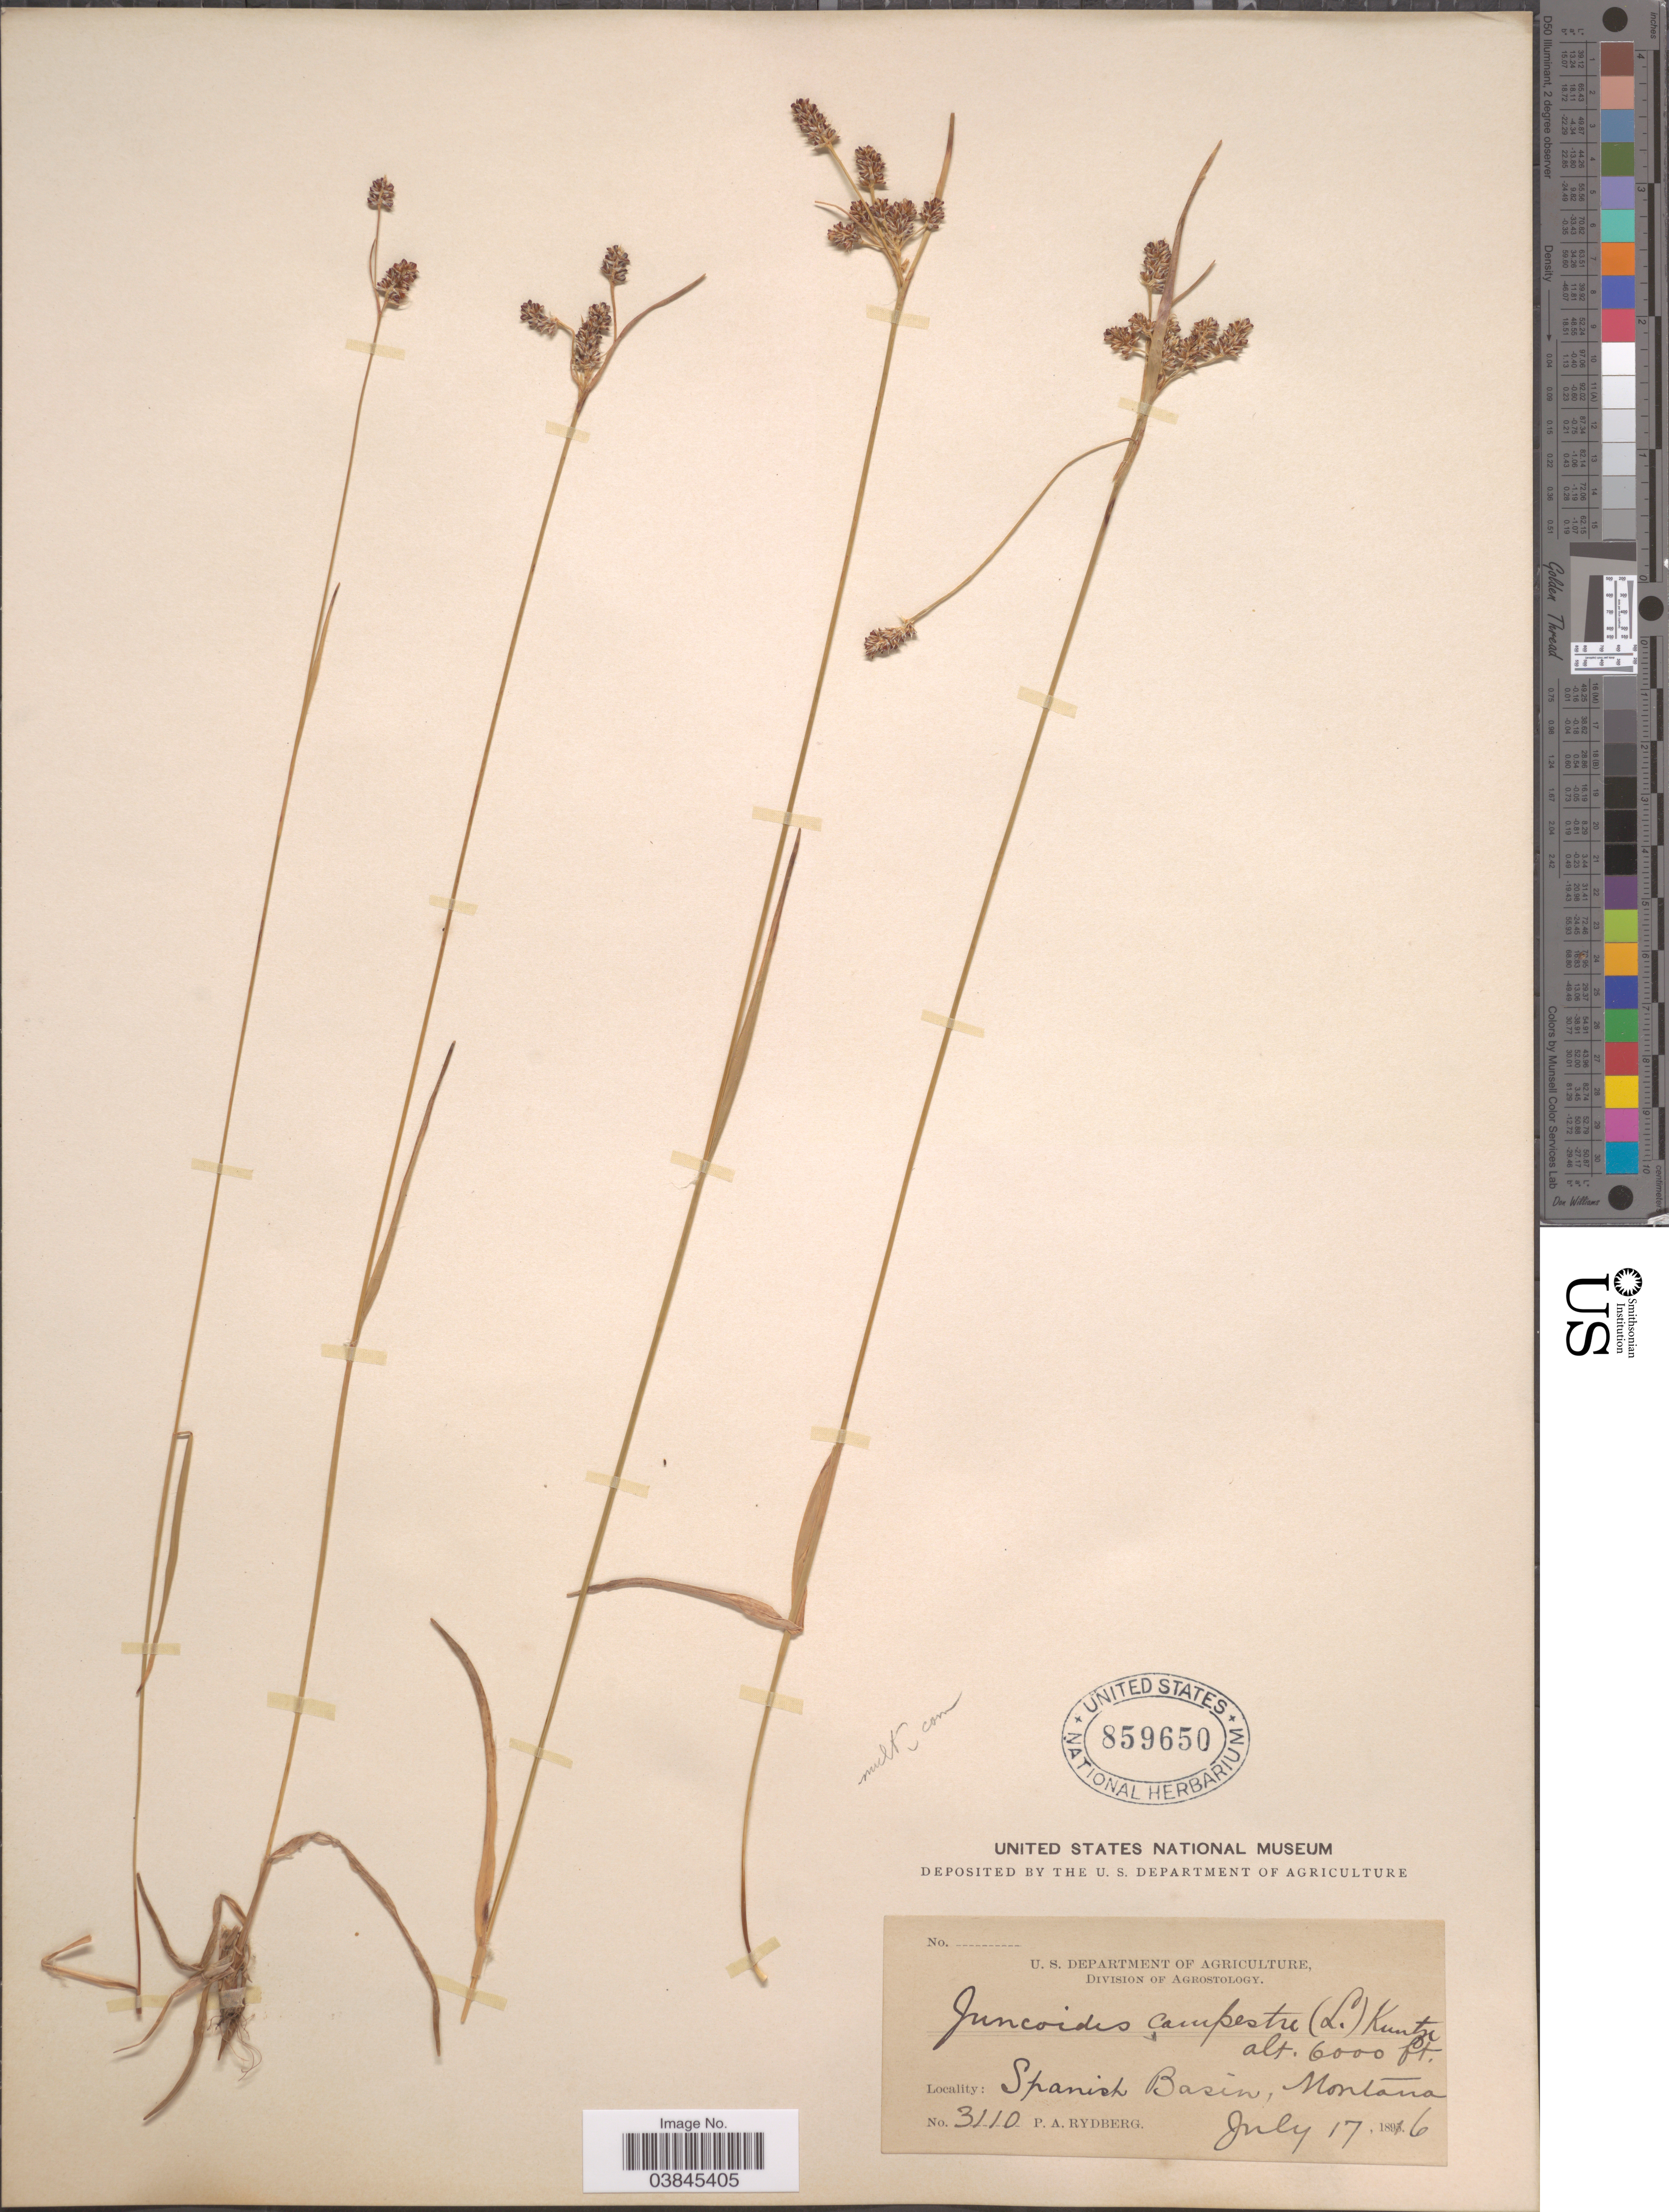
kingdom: Plantae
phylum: Tracheophyta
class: Liliopsida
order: Poales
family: Juncaceae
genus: Luzula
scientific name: Luzula campestris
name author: (L.) DC.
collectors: P. A. Rydberg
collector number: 3110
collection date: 1896-07-17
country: United States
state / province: Montana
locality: Spanish Basin.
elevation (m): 1829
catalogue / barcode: US 859650